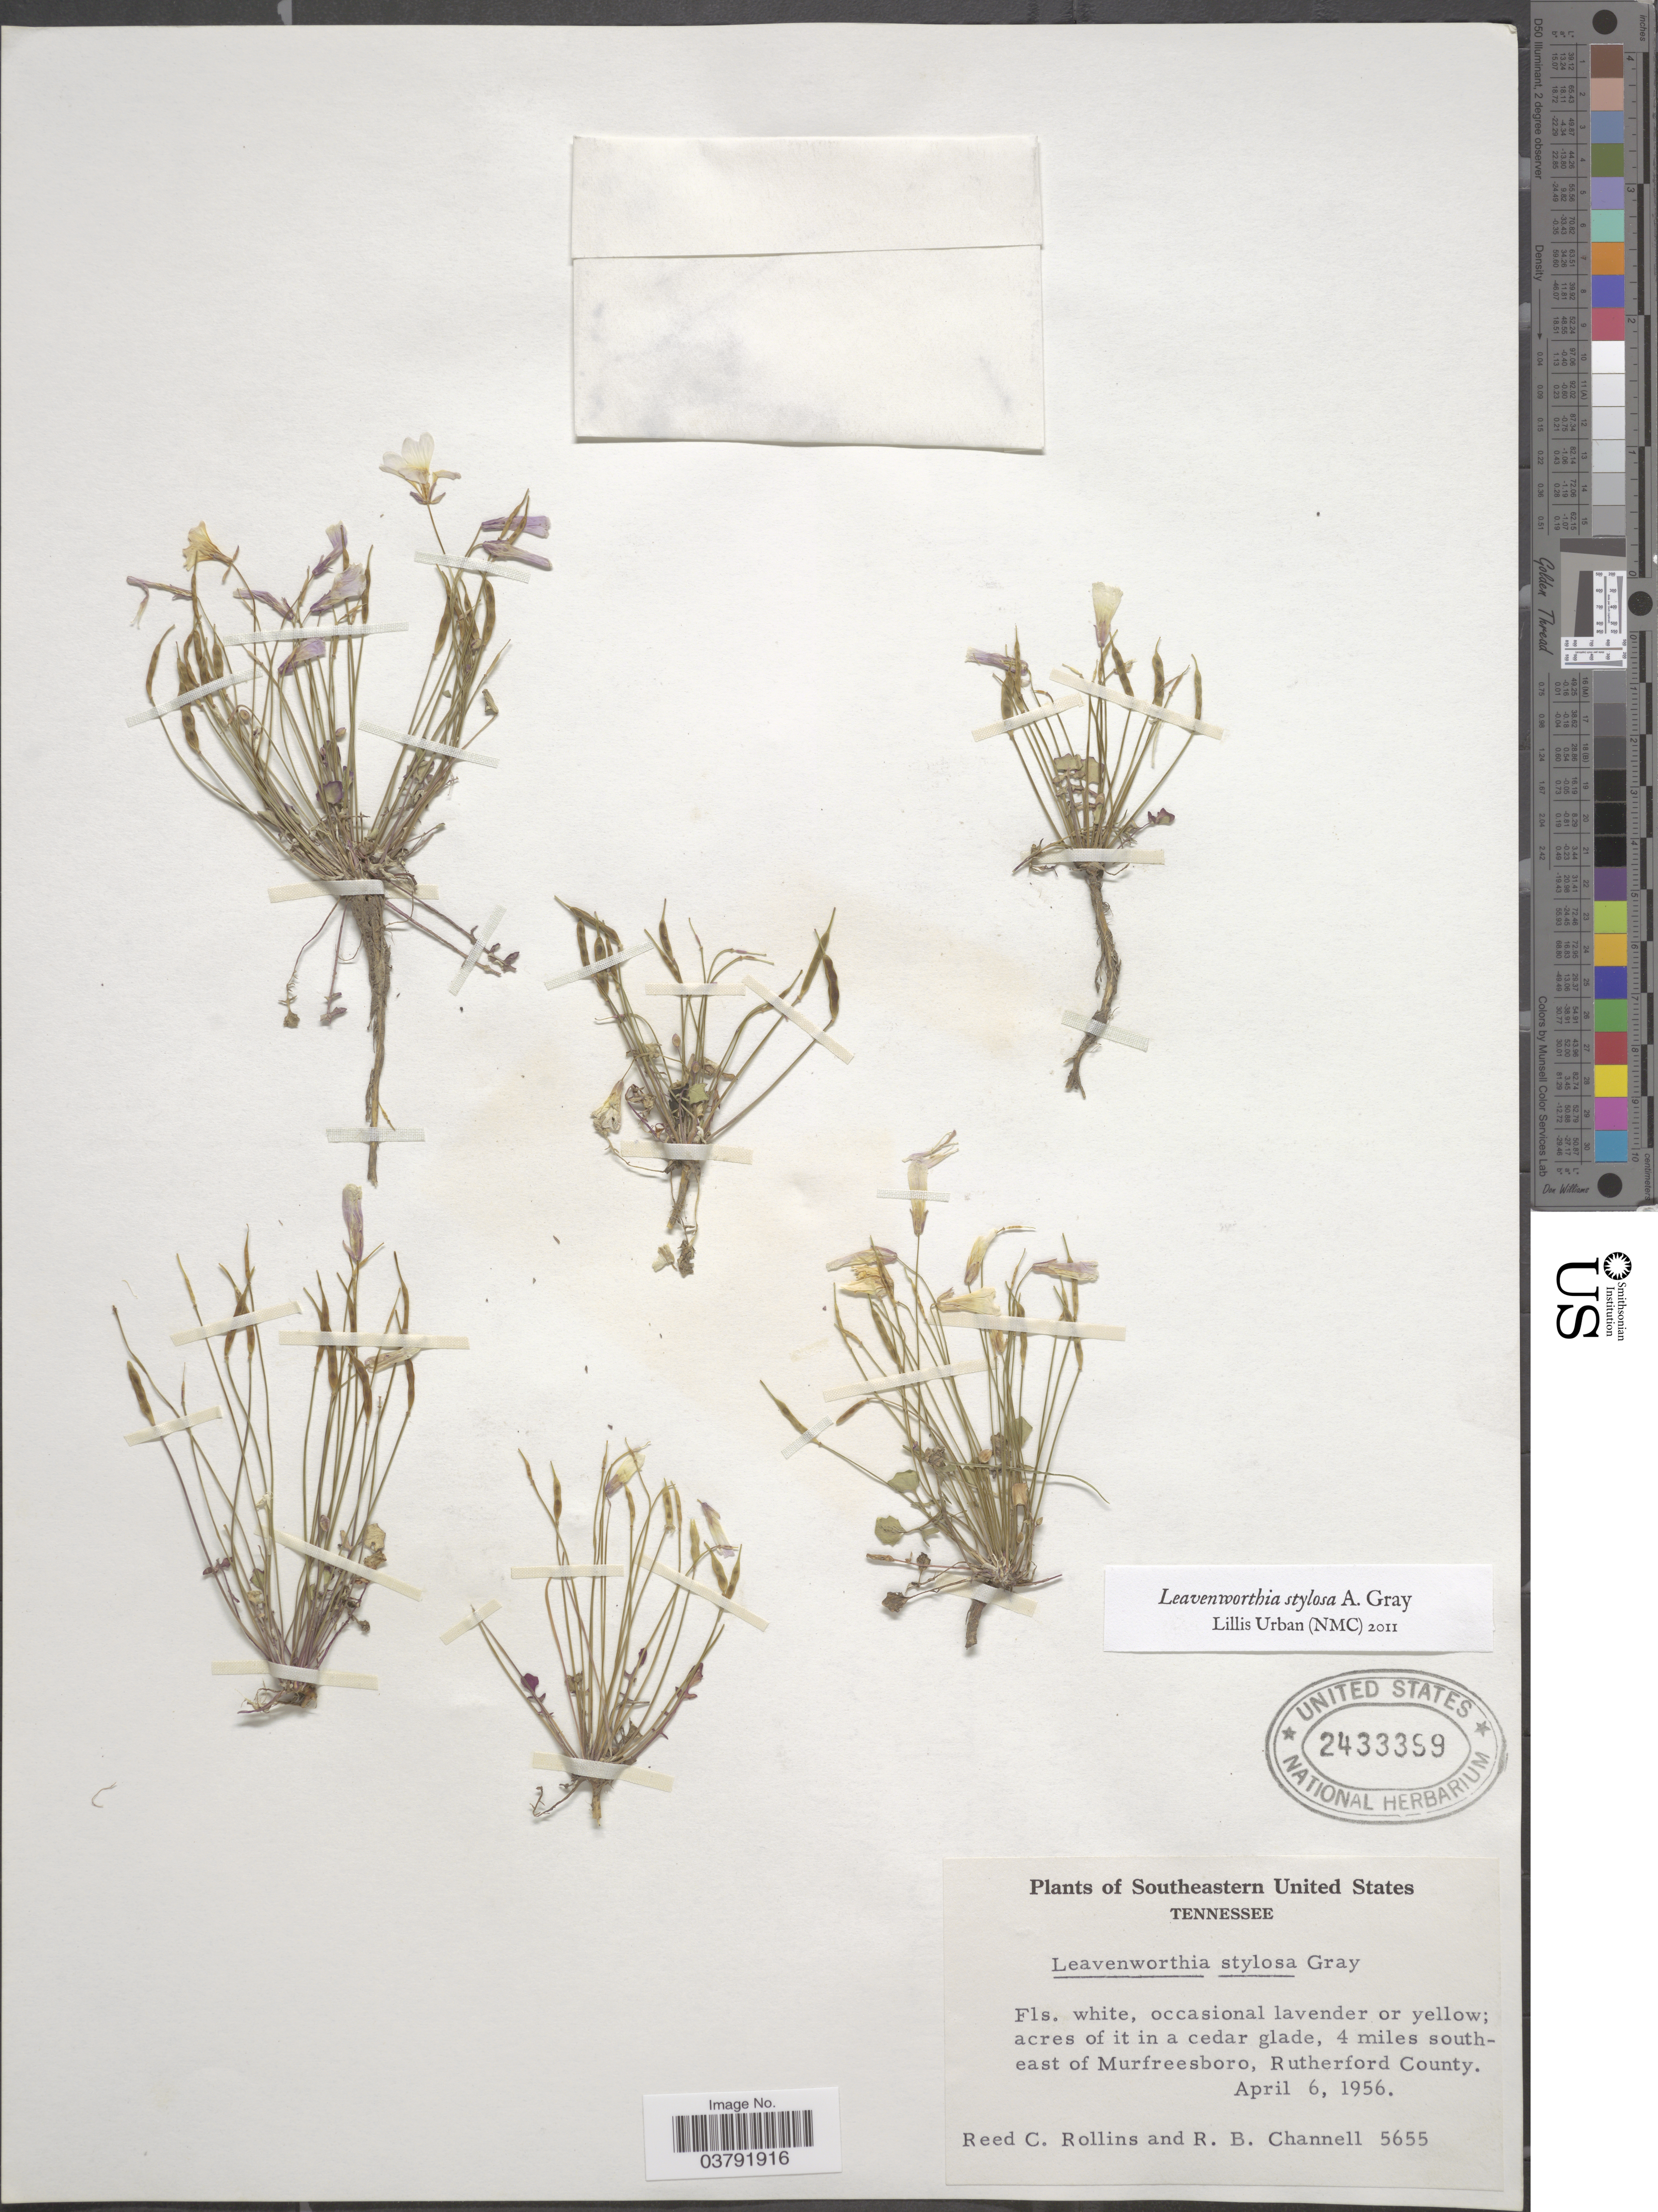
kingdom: Plantae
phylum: Tracheophyta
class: Magnoliopsida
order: Brassicales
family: Brassicaceae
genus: Leavenworthia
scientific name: Leavenworthia stylosa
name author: A. Gray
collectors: R. C. Rollins & R. B. Channell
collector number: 5655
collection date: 1956-04-06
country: United States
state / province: Tennessee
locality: Southeastern United States. 4 miles southeast of Murfreesboro, Rutherford County.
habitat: acres of it in a cedar glade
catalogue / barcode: US 2433399